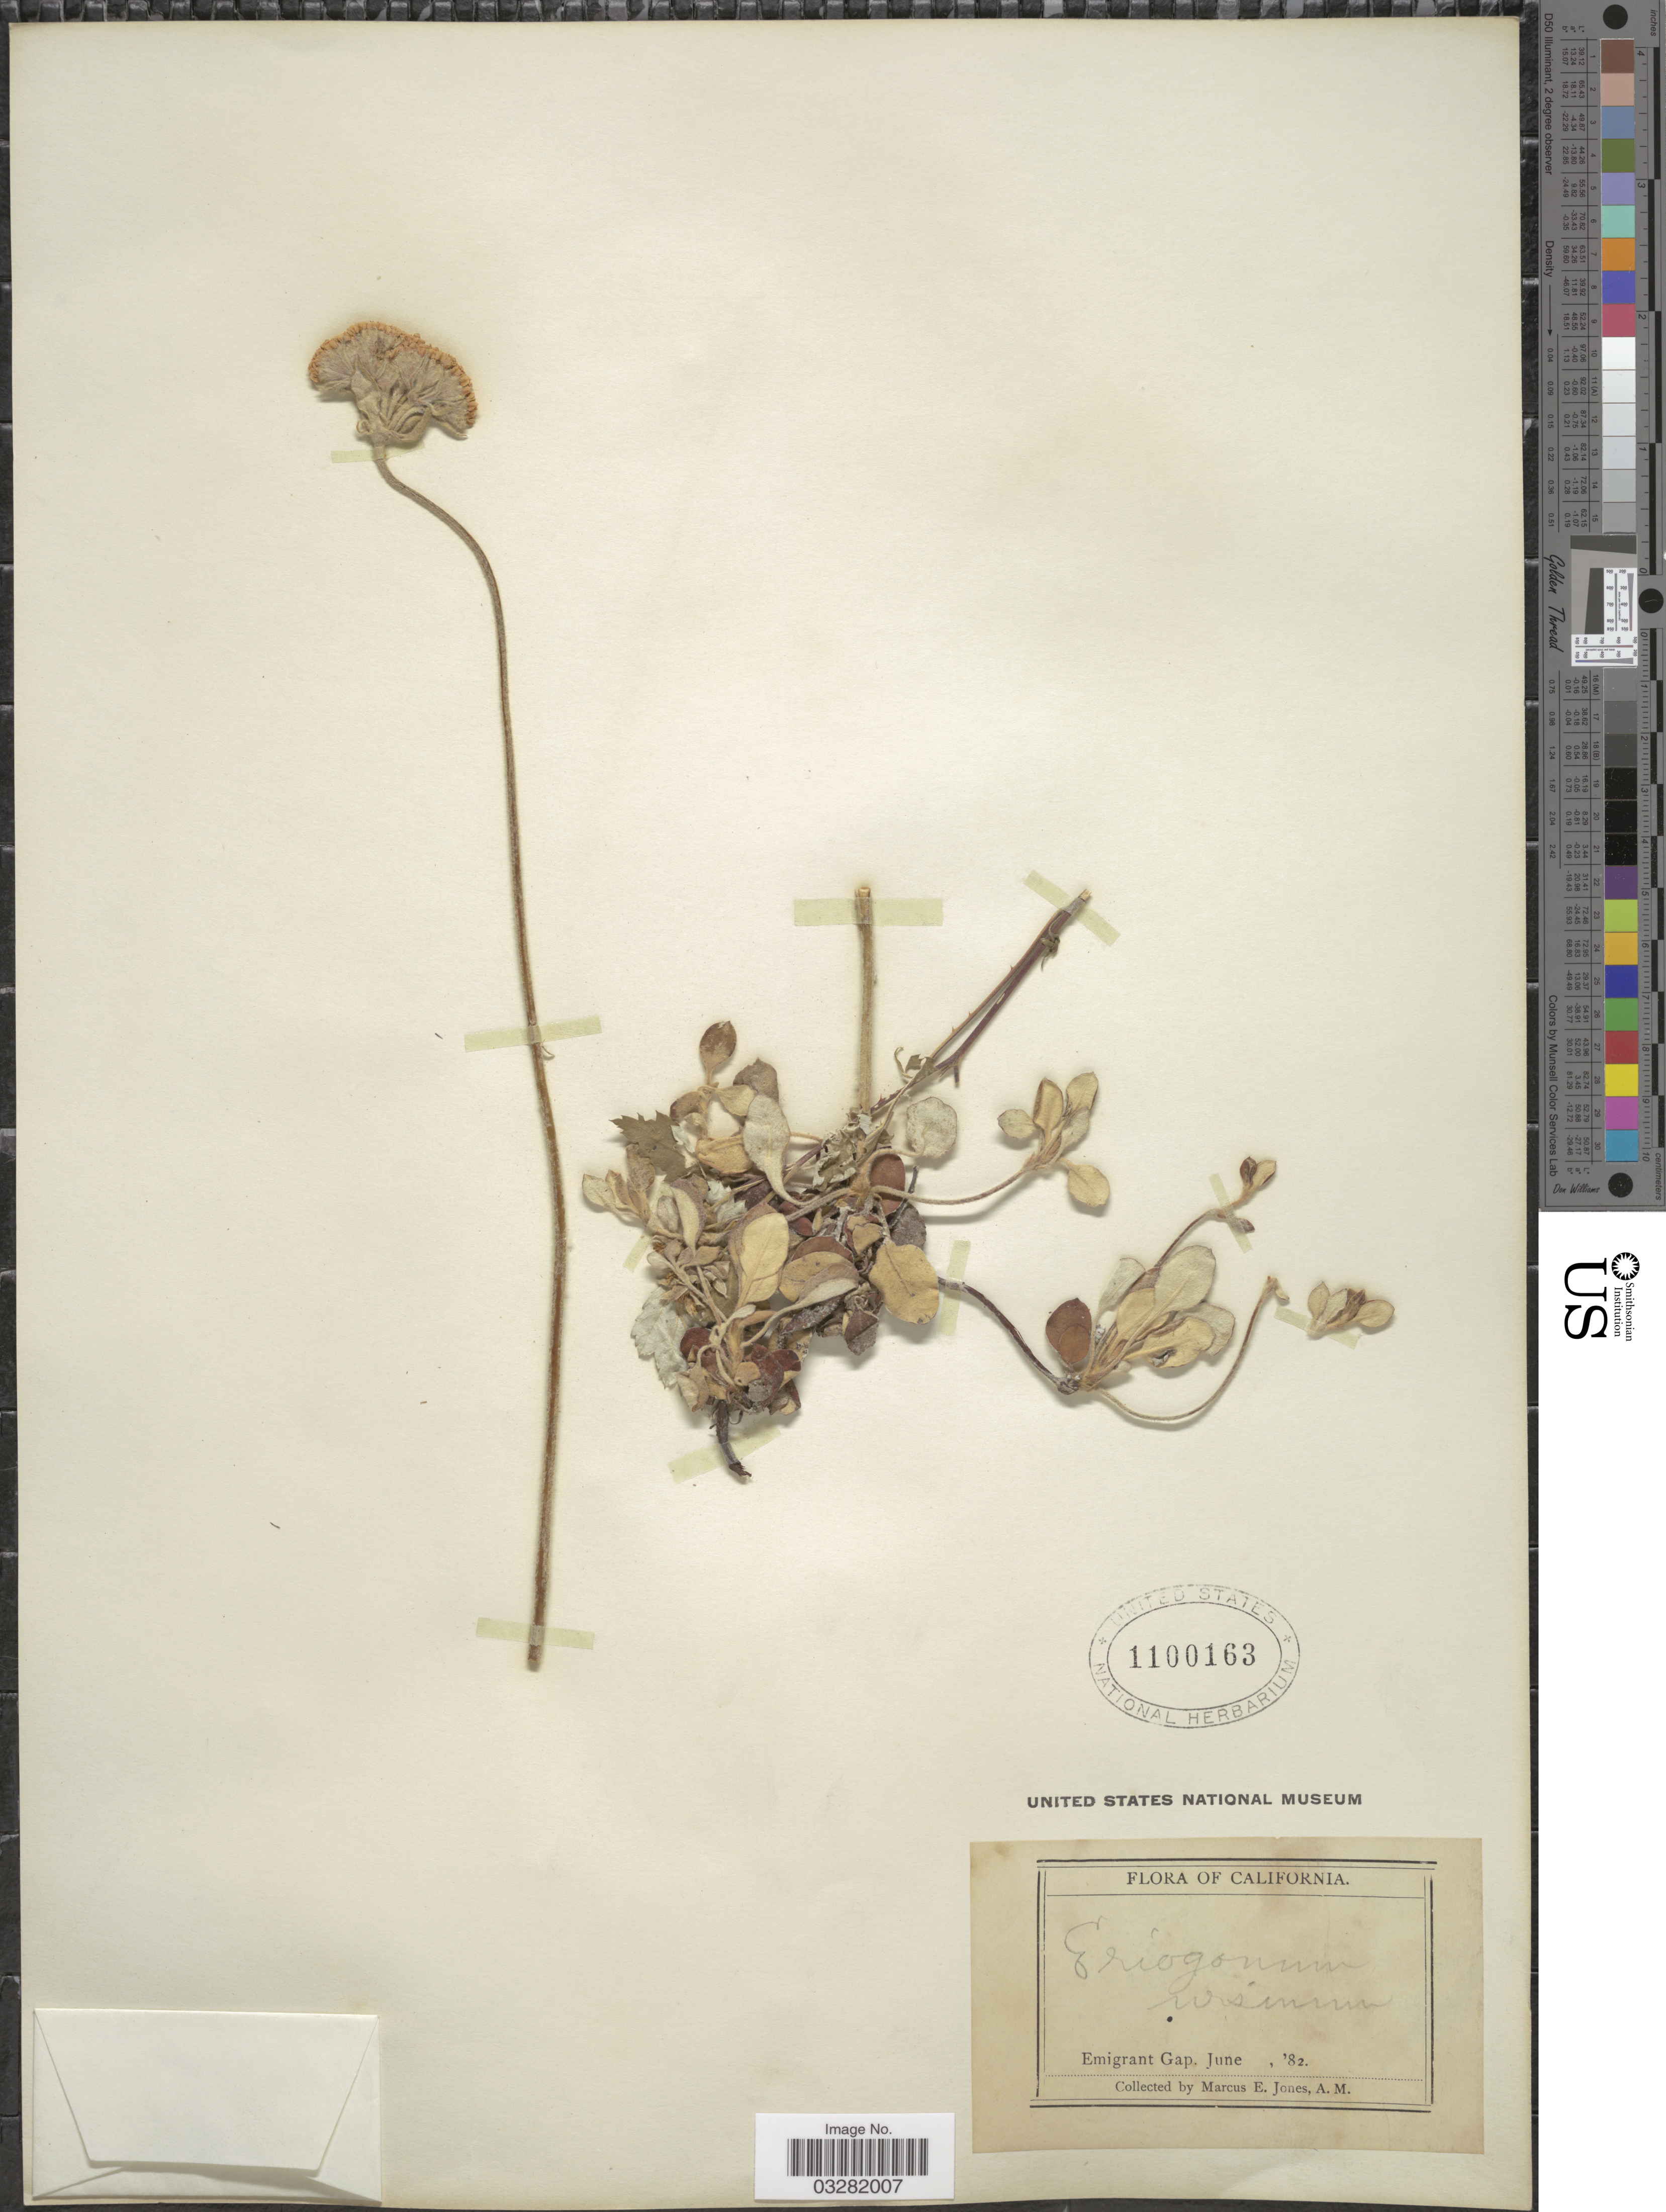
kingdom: Plantae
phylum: Tracheophyta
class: Magnoliopsida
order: Caryophyllales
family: Polygonaceae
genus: Eriogonum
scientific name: Eriogonum ursinum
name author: S. Watson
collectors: M. E. Jones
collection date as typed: Transcribed d/m/y: /6/82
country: United States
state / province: California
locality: Emigrant Gap.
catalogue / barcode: US 1100163